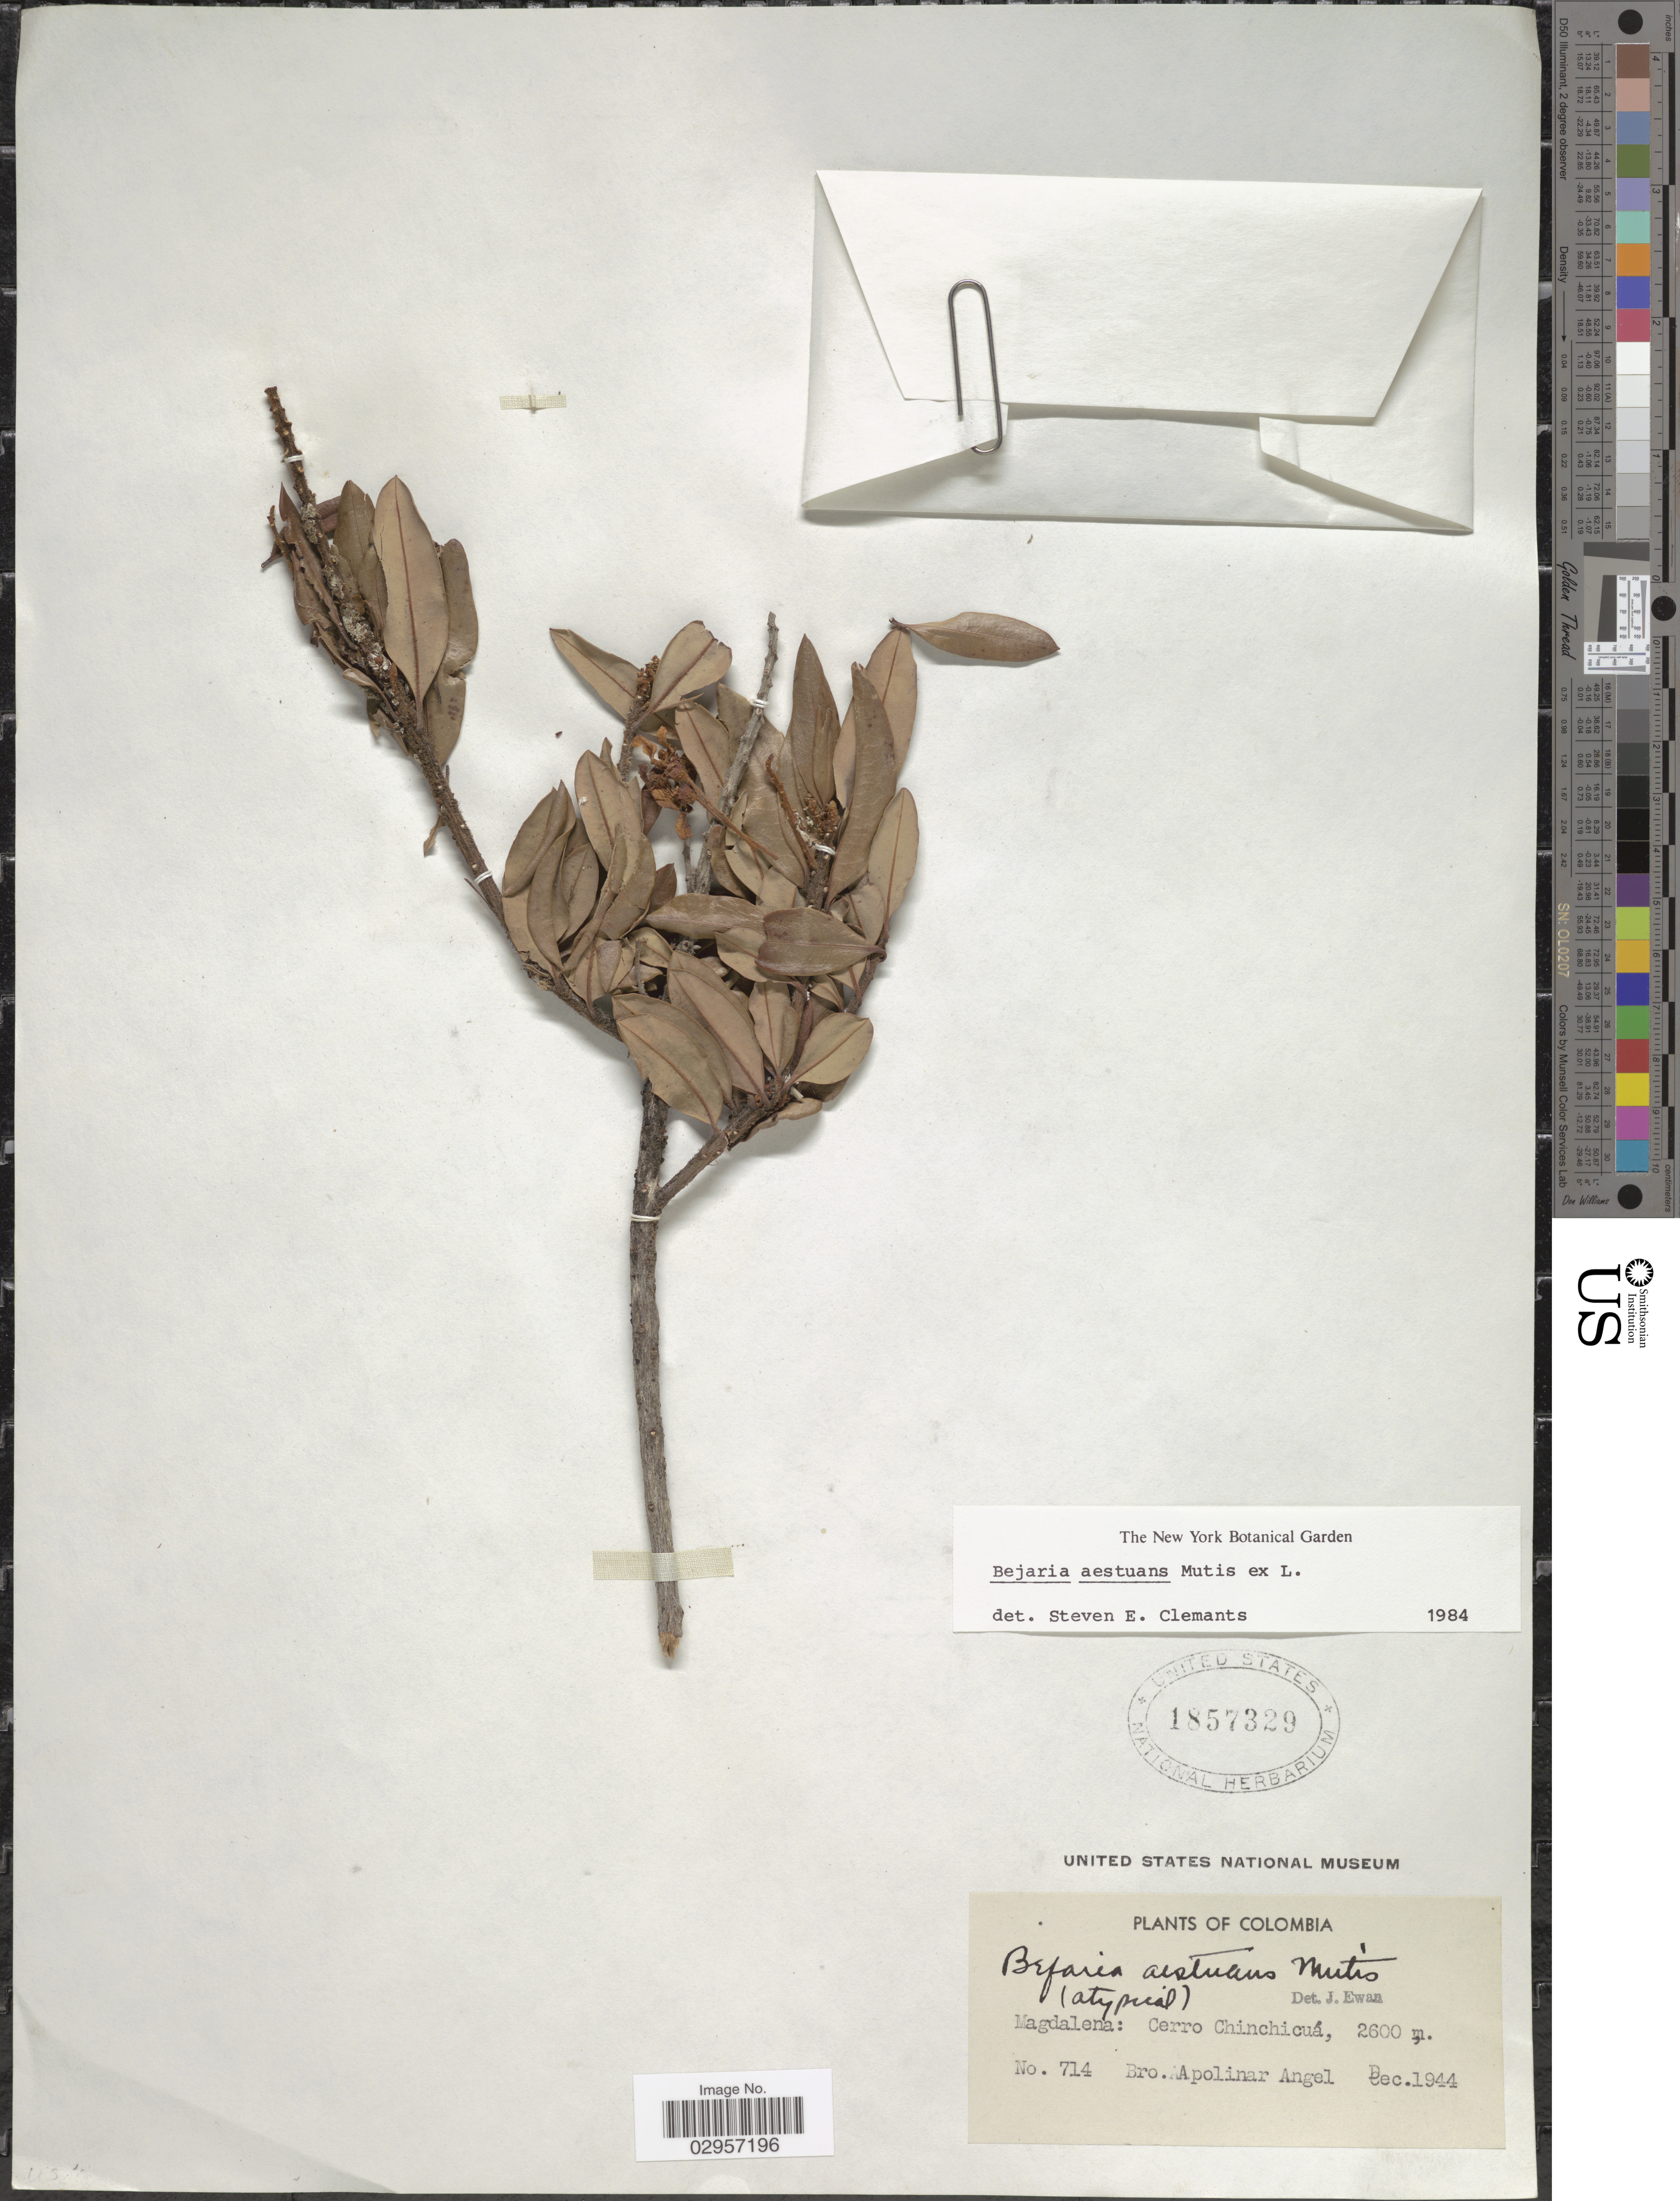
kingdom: Plantae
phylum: Tracheophyta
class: Magnoliopsida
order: Ericales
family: Ericaceae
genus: Befaria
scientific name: Befaria aestuans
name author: Mutis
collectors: Bro. Apolinar A.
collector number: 714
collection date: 1944-12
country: Colombia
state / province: Magdalena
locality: Magdalena: Cerro Chinchicuá.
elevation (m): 2600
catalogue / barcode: US 1857329